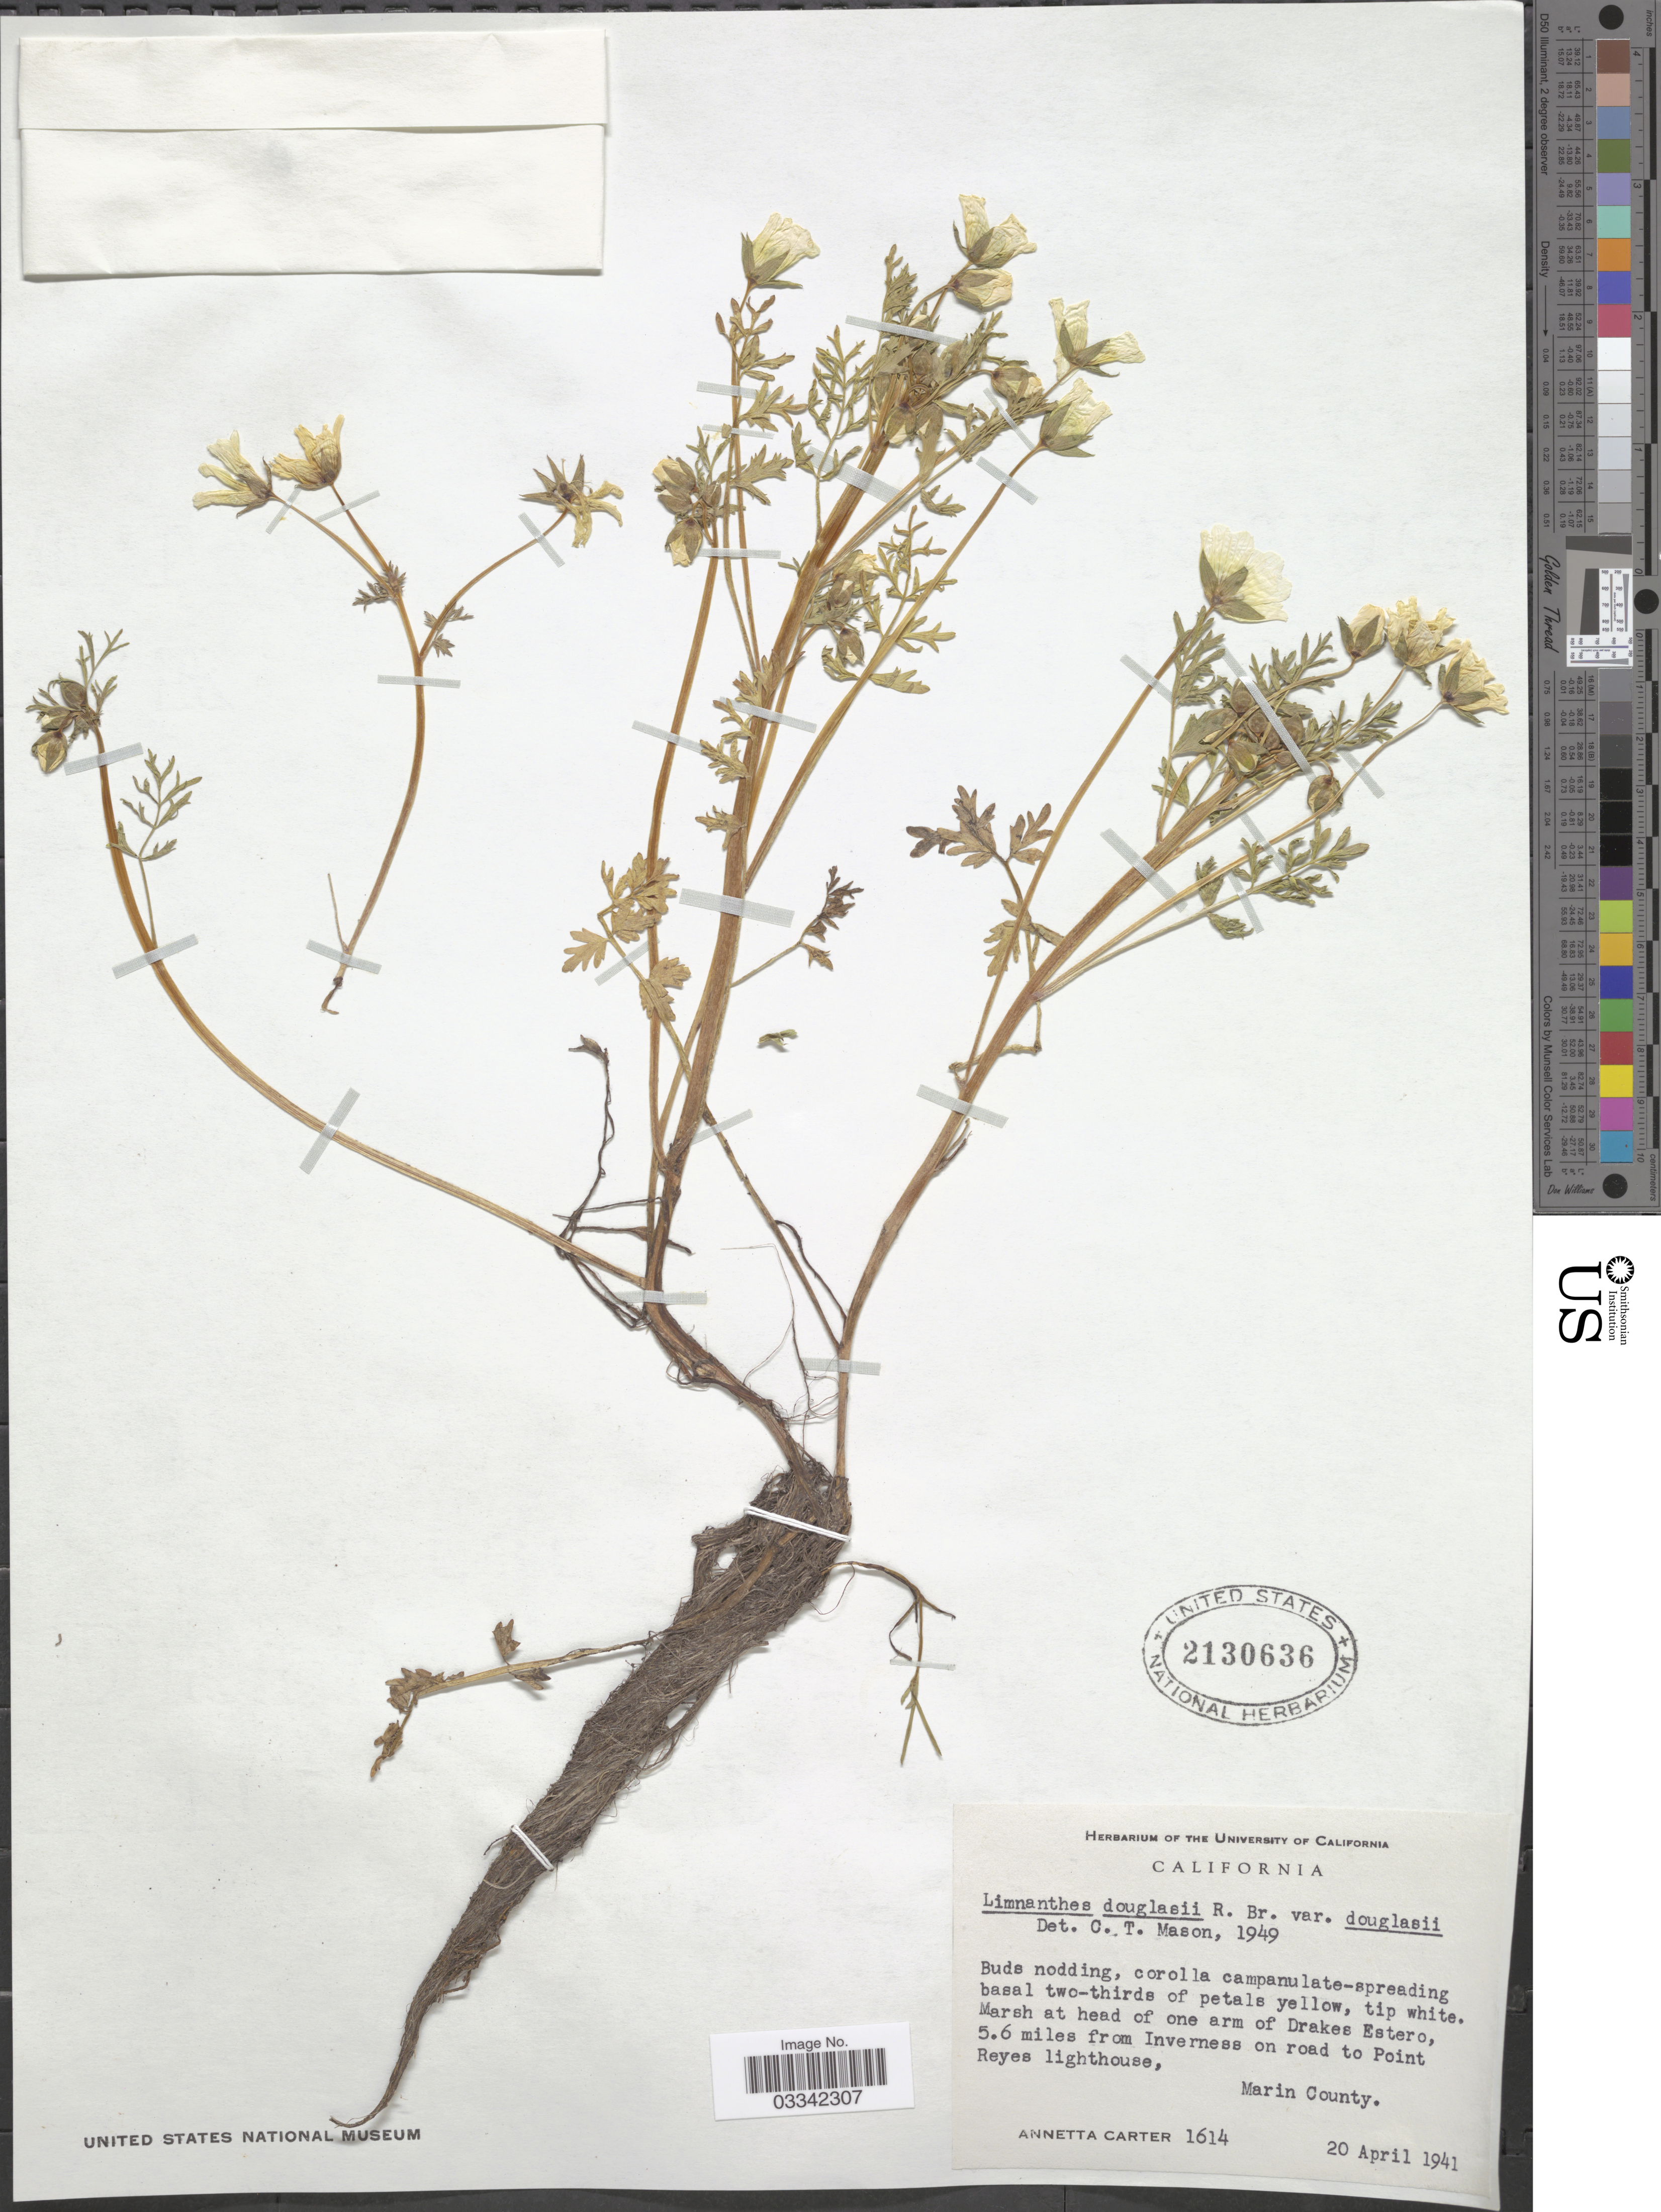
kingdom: Plantae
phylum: Tracheophyta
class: Magnoliopsida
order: Brassicales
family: Limnanthaceae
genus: Limnanthes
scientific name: Limnanthes douglasii var. douglasii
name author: R. Br.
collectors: A. Carter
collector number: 1614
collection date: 1941-04-20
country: United States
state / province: California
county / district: Marin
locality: Marsh at head of one arm of Drakes Estero, 5.6 miles from Inverness on road to Point Reyes lighthouse, Marin County.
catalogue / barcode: US 2130636